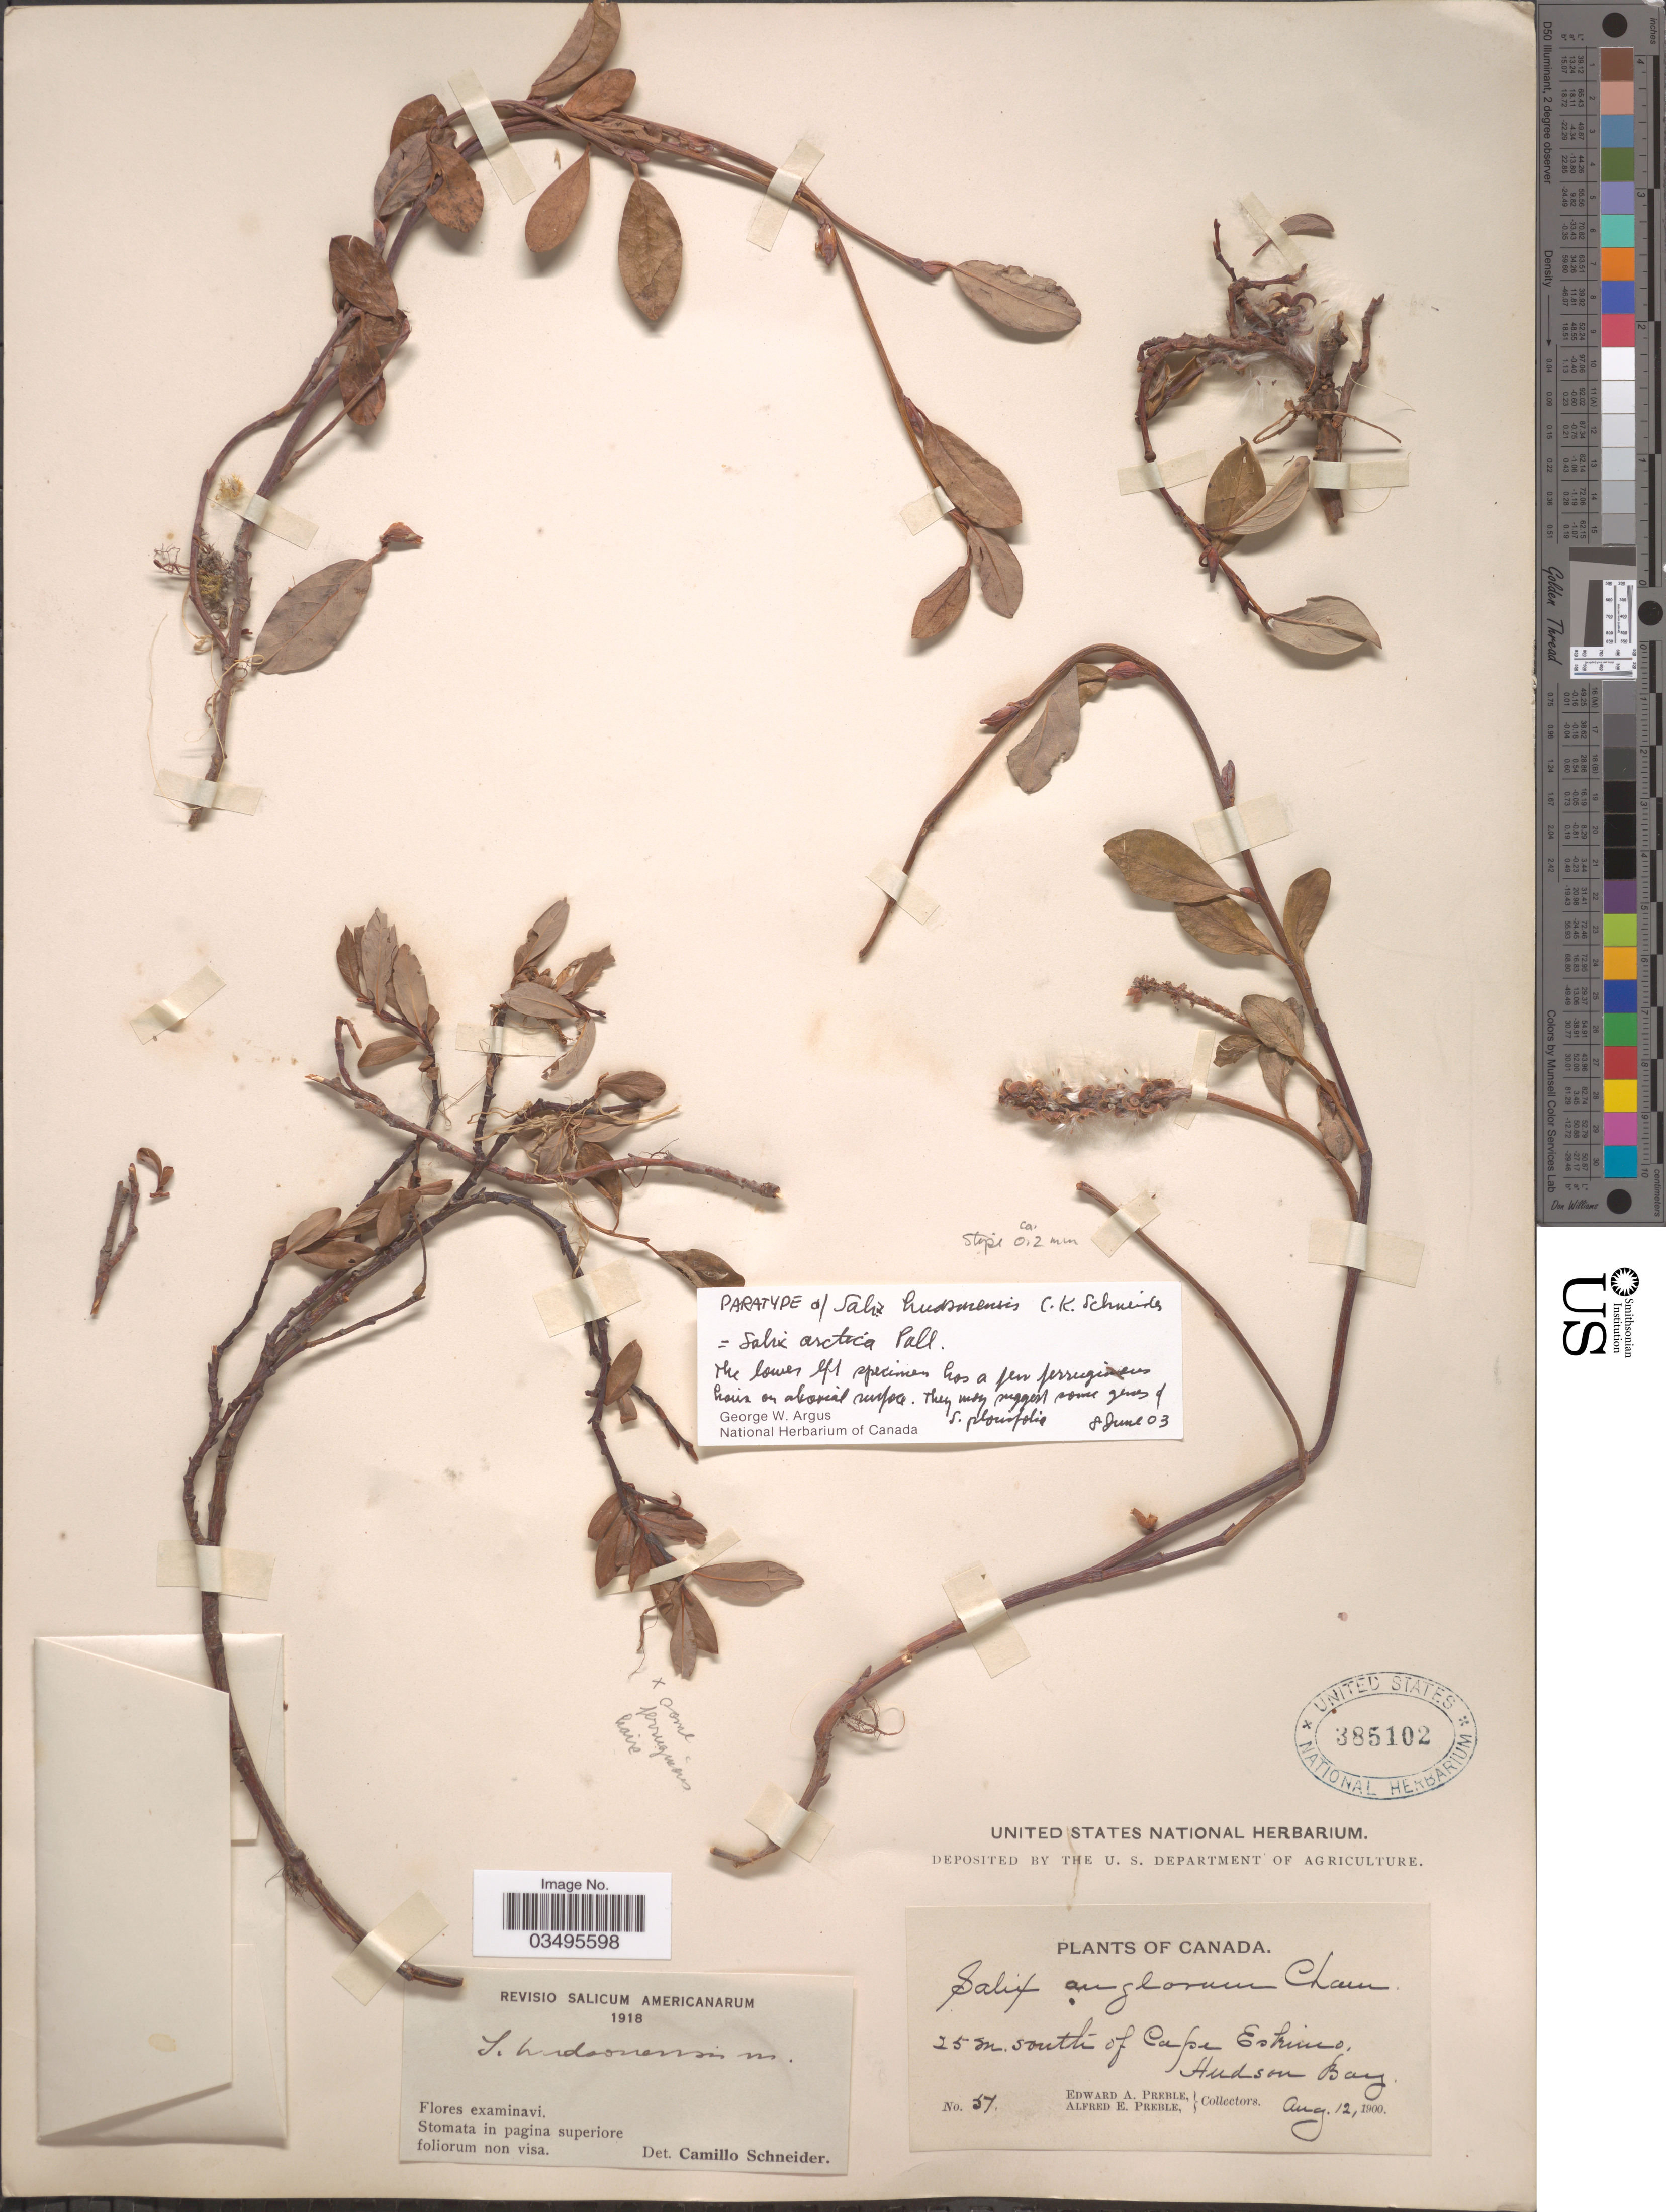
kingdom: Plantae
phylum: Tracheophyta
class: Magnoliopsida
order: Malpighiales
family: Salicaceae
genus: Salix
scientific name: Salix arctica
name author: Pall.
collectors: E. Preble & A. Preble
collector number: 57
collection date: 1900-08-12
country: Canada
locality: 25 m. south of Cape Eskimo, Hudson Bay.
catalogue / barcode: US 385102